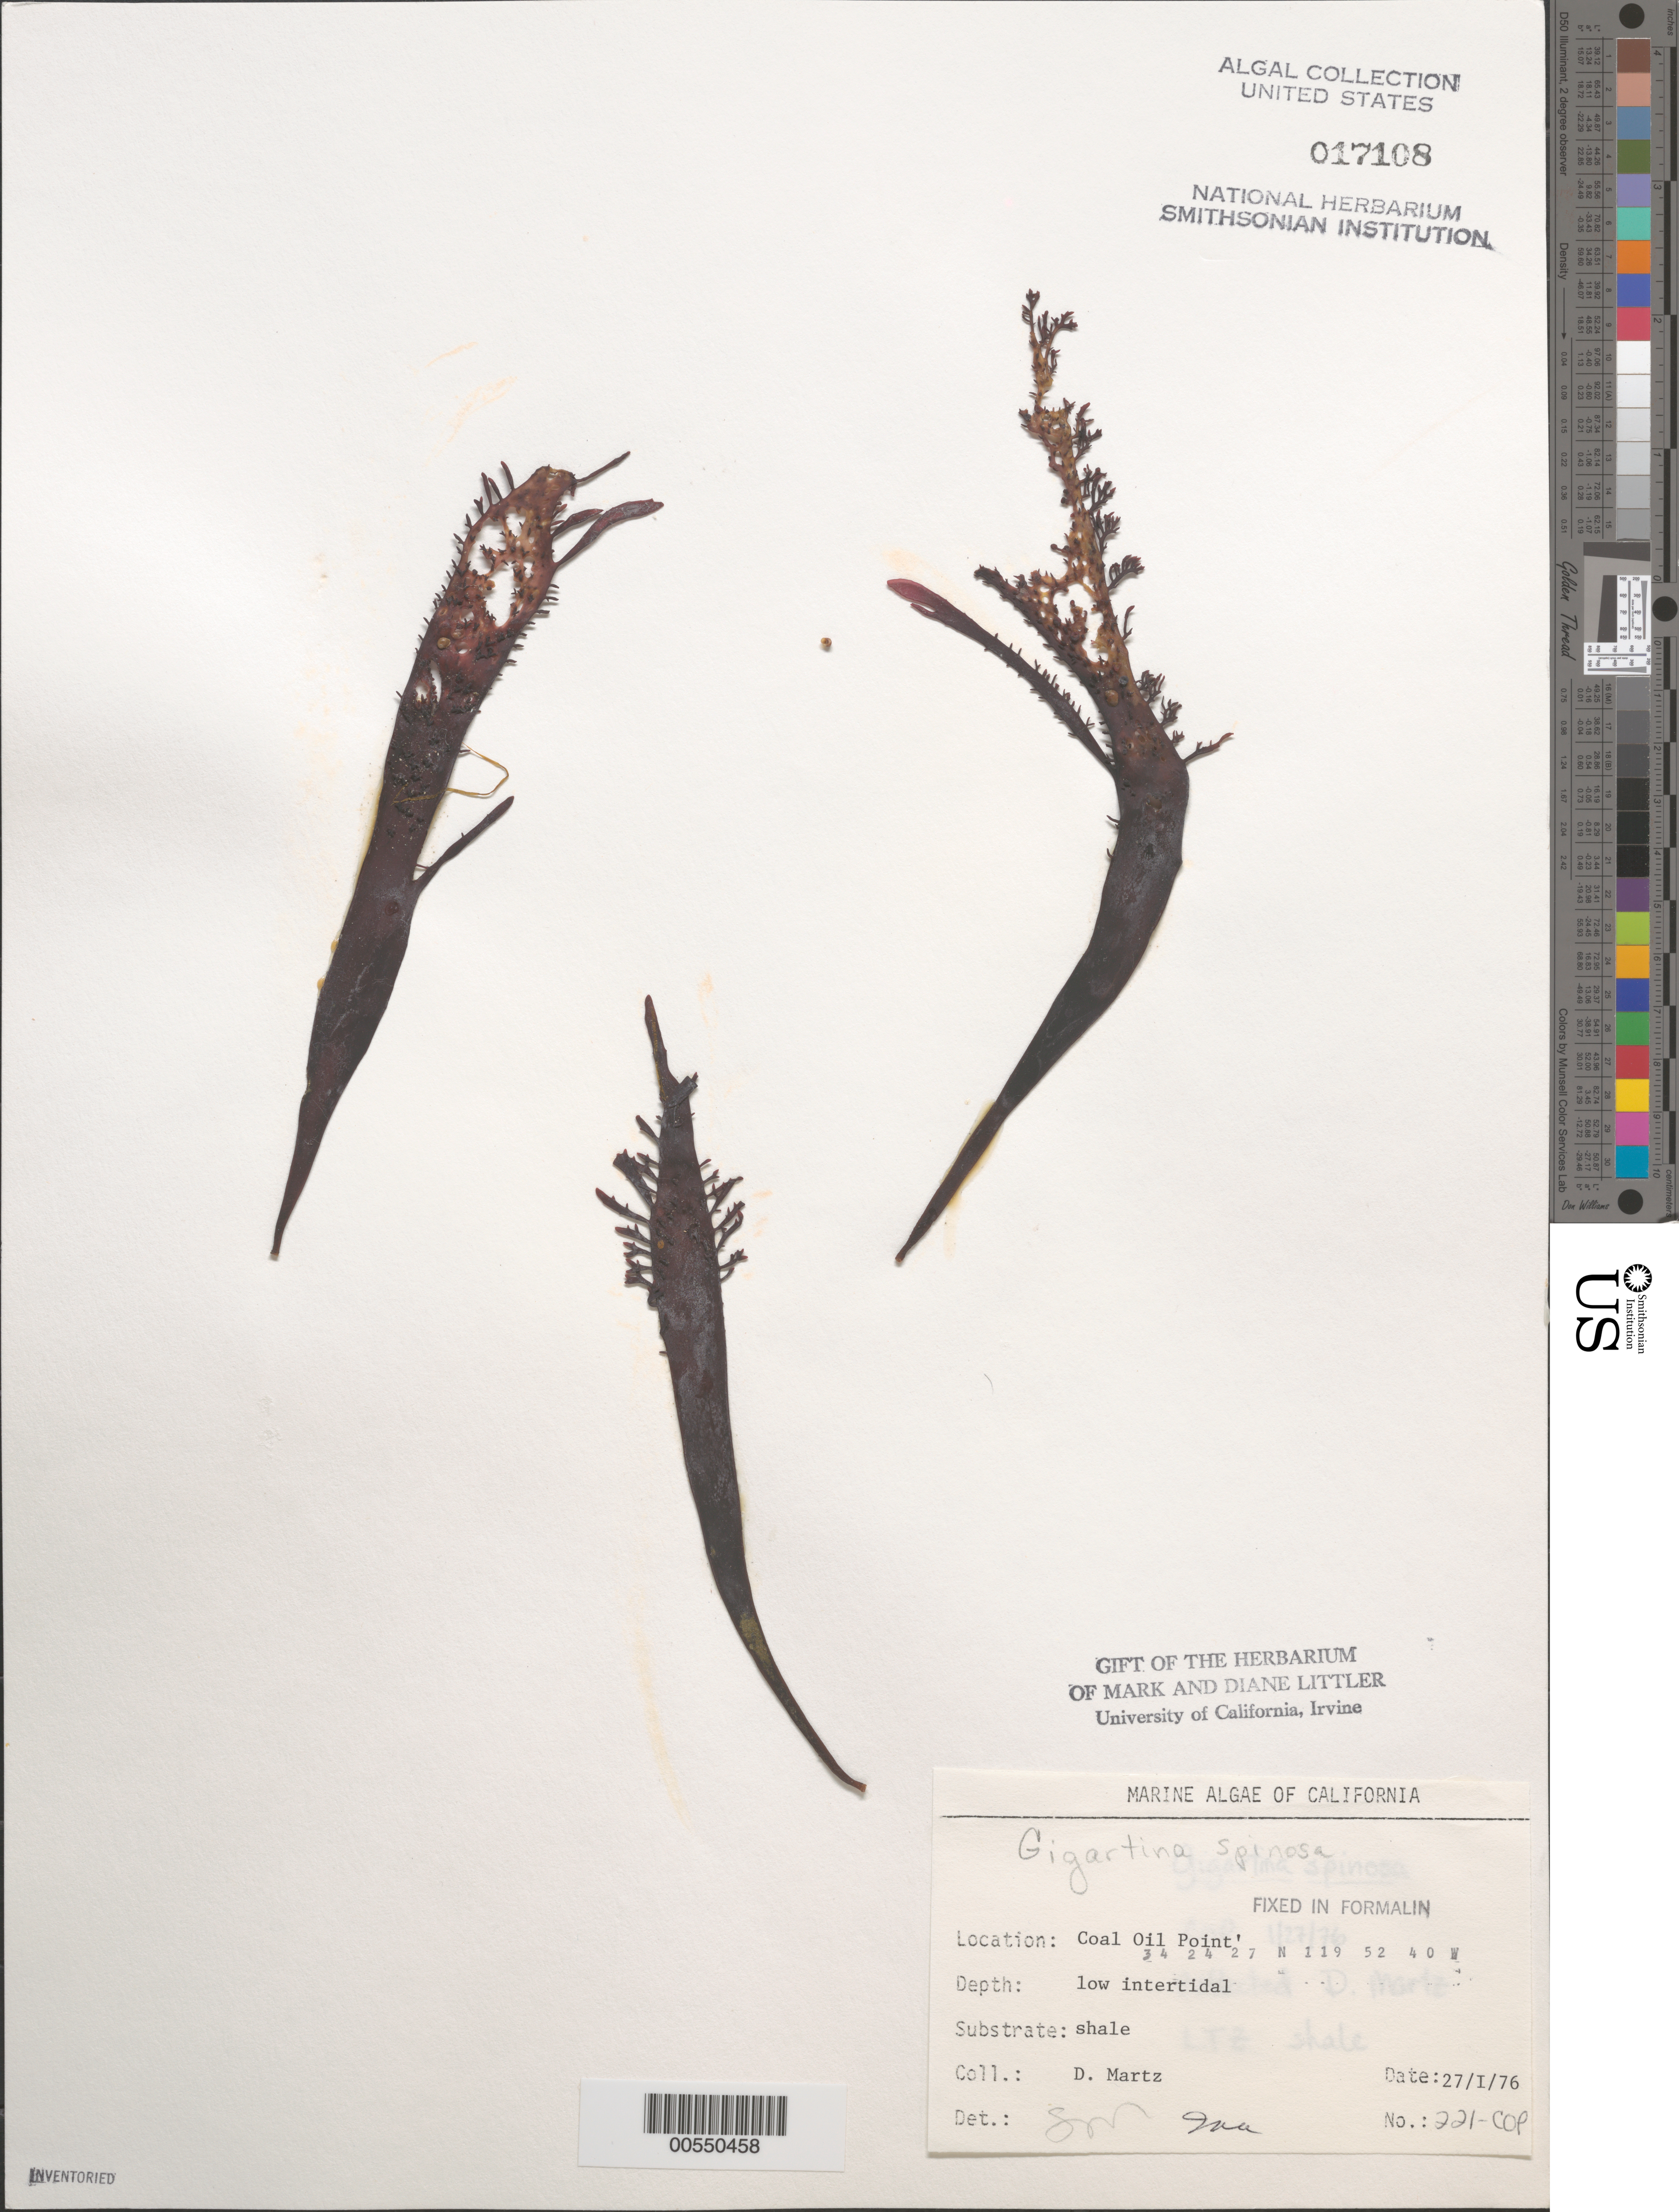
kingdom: Plantae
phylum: Rhodophyta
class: Florideophyceae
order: Gigartinales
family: Gigartinaceae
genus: Chondracanthus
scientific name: Chondracanthus spinosus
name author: (Kütz.) Guiry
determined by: Algae name updating Project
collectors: D. Martz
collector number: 221-cop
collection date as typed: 27 Jan 1976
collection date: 1976-01-27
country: United States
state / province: California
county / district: Santa Barbara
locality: Coal Oil Point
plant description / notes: BLM-SOCALBIGHT Rocky Intertidal Survey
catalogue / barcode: US 17108